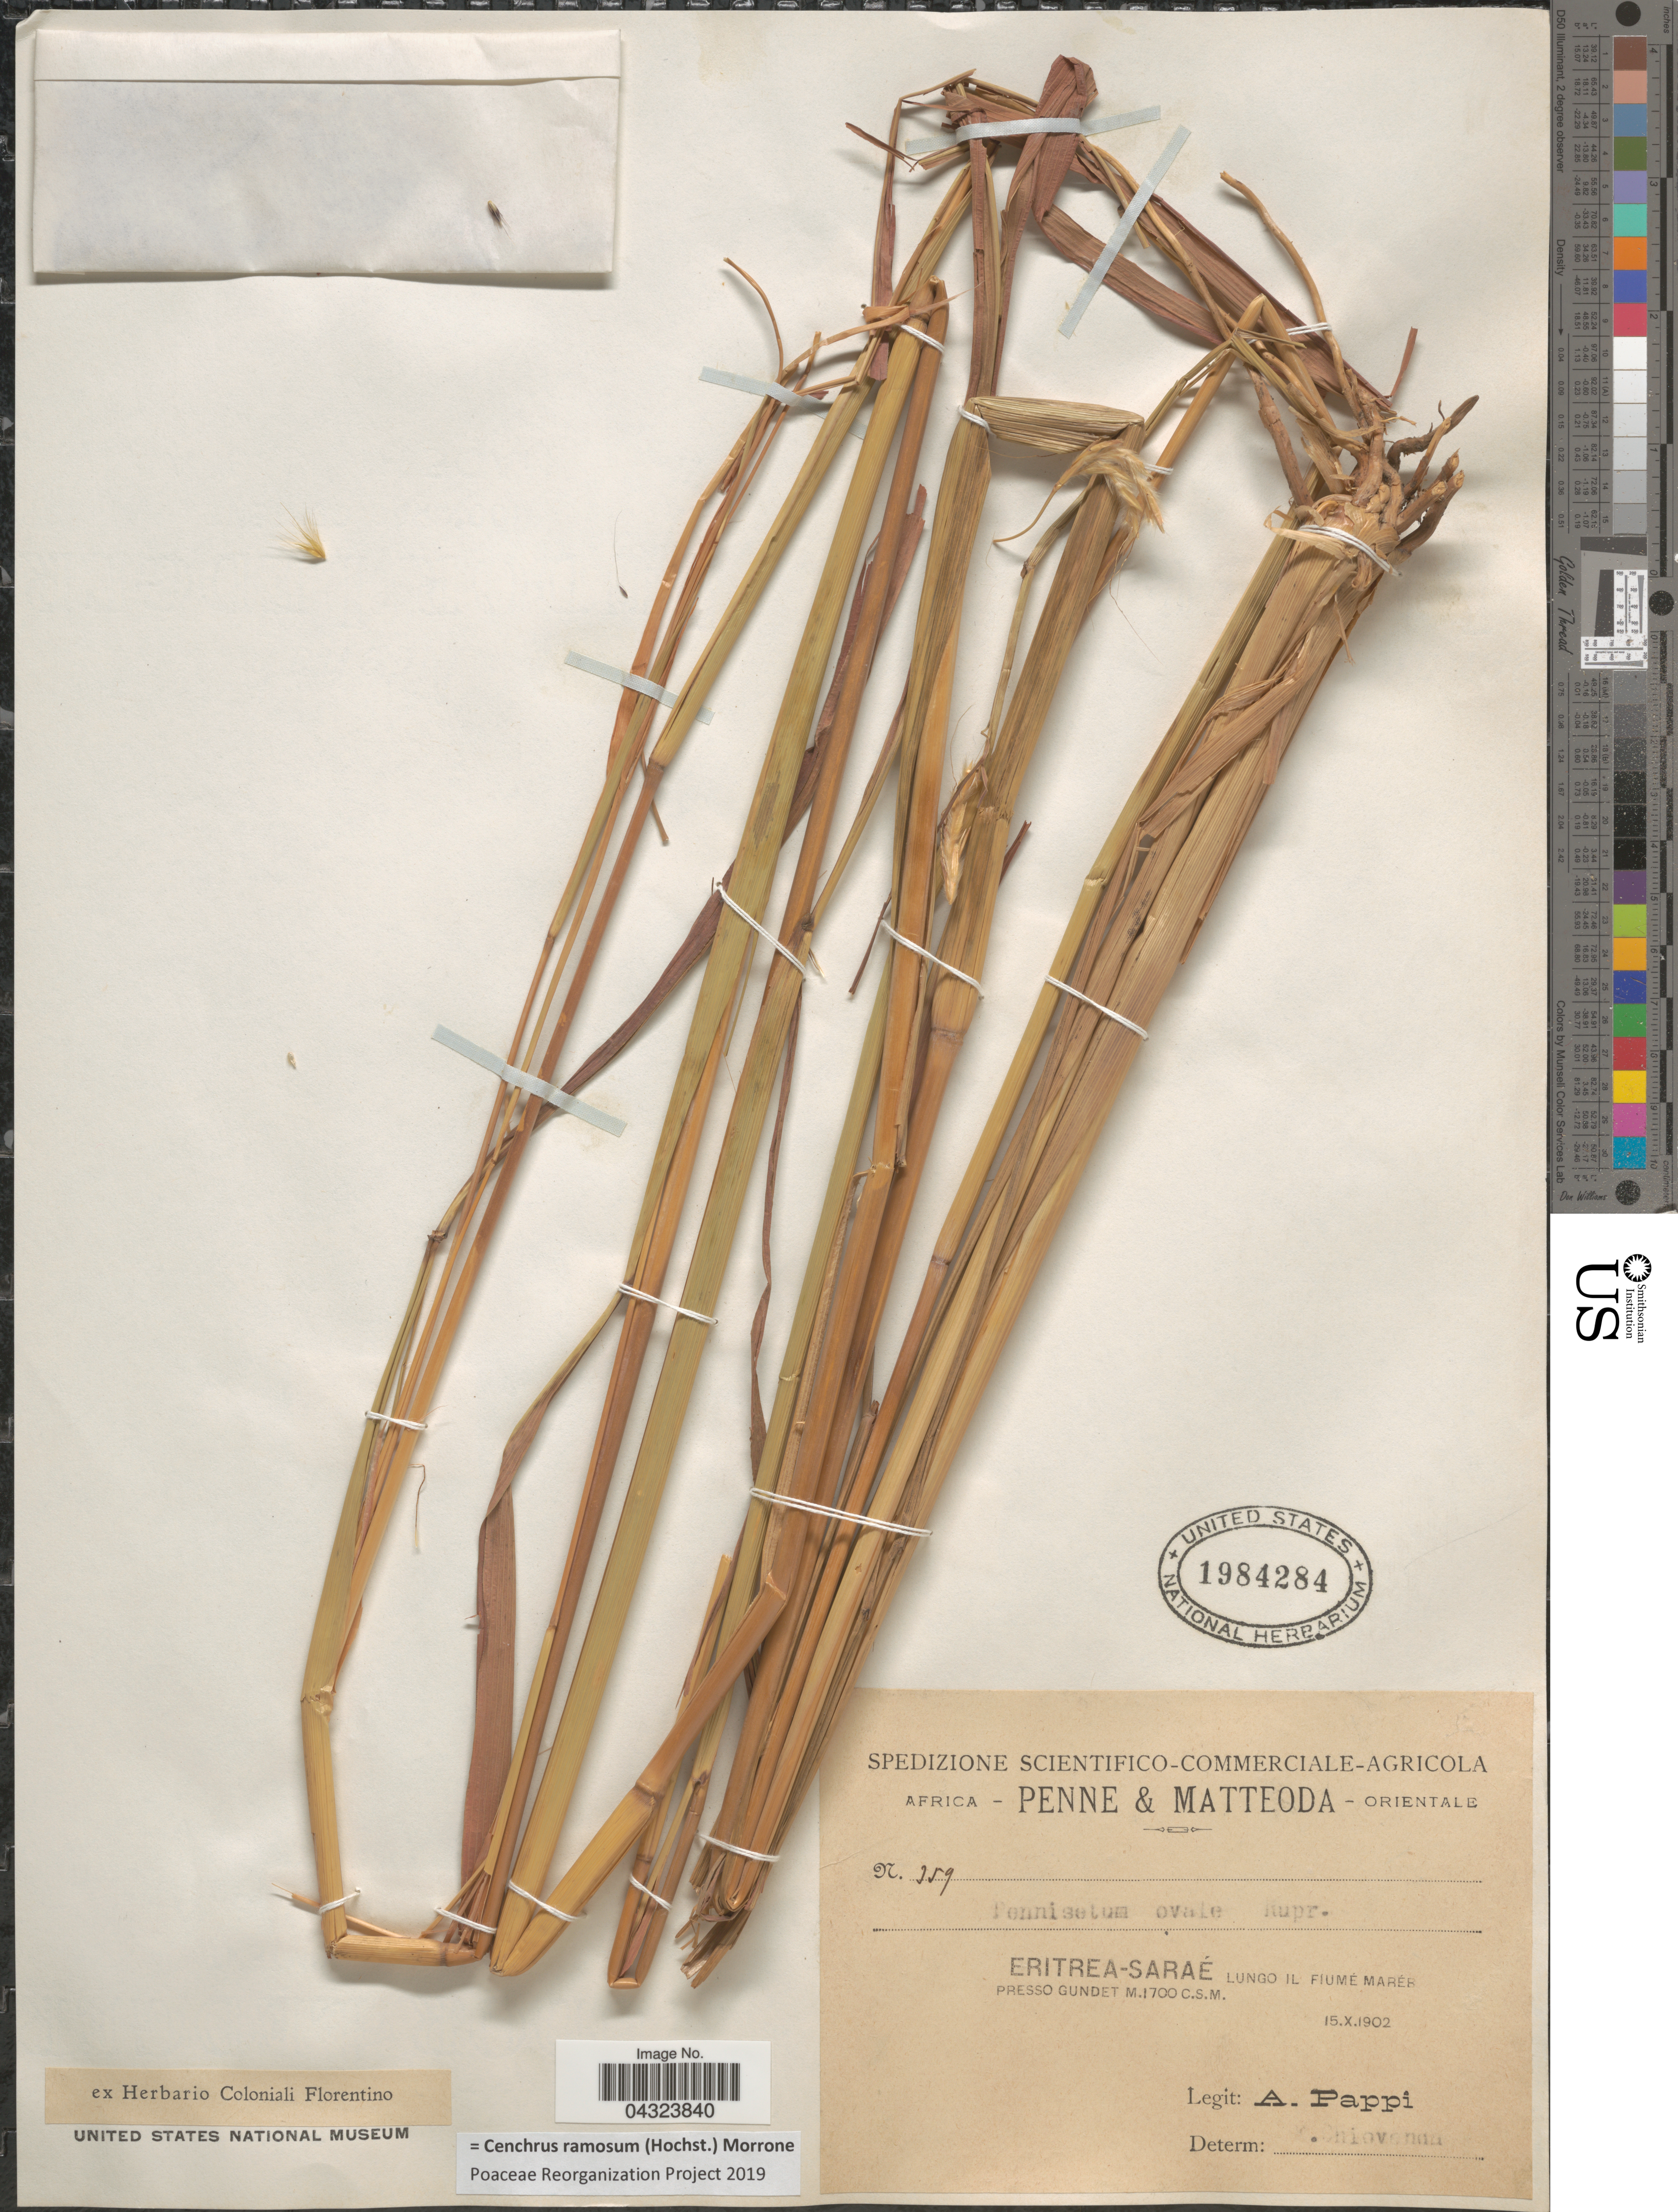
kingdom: Plantae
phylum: Tracheophyta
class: Liliopsida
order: Poales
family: Poaceae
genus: Cenchrus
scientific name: Cenchrus ramosum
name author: (Hochst.) Morrone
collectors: A. Pappi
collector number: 359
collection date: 1902-10-15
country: Eritrea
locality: Africa Orientale. Saraé. Lungo il Fiume Maréb presso Gundet.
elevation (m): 1700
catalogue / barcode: US 1984284